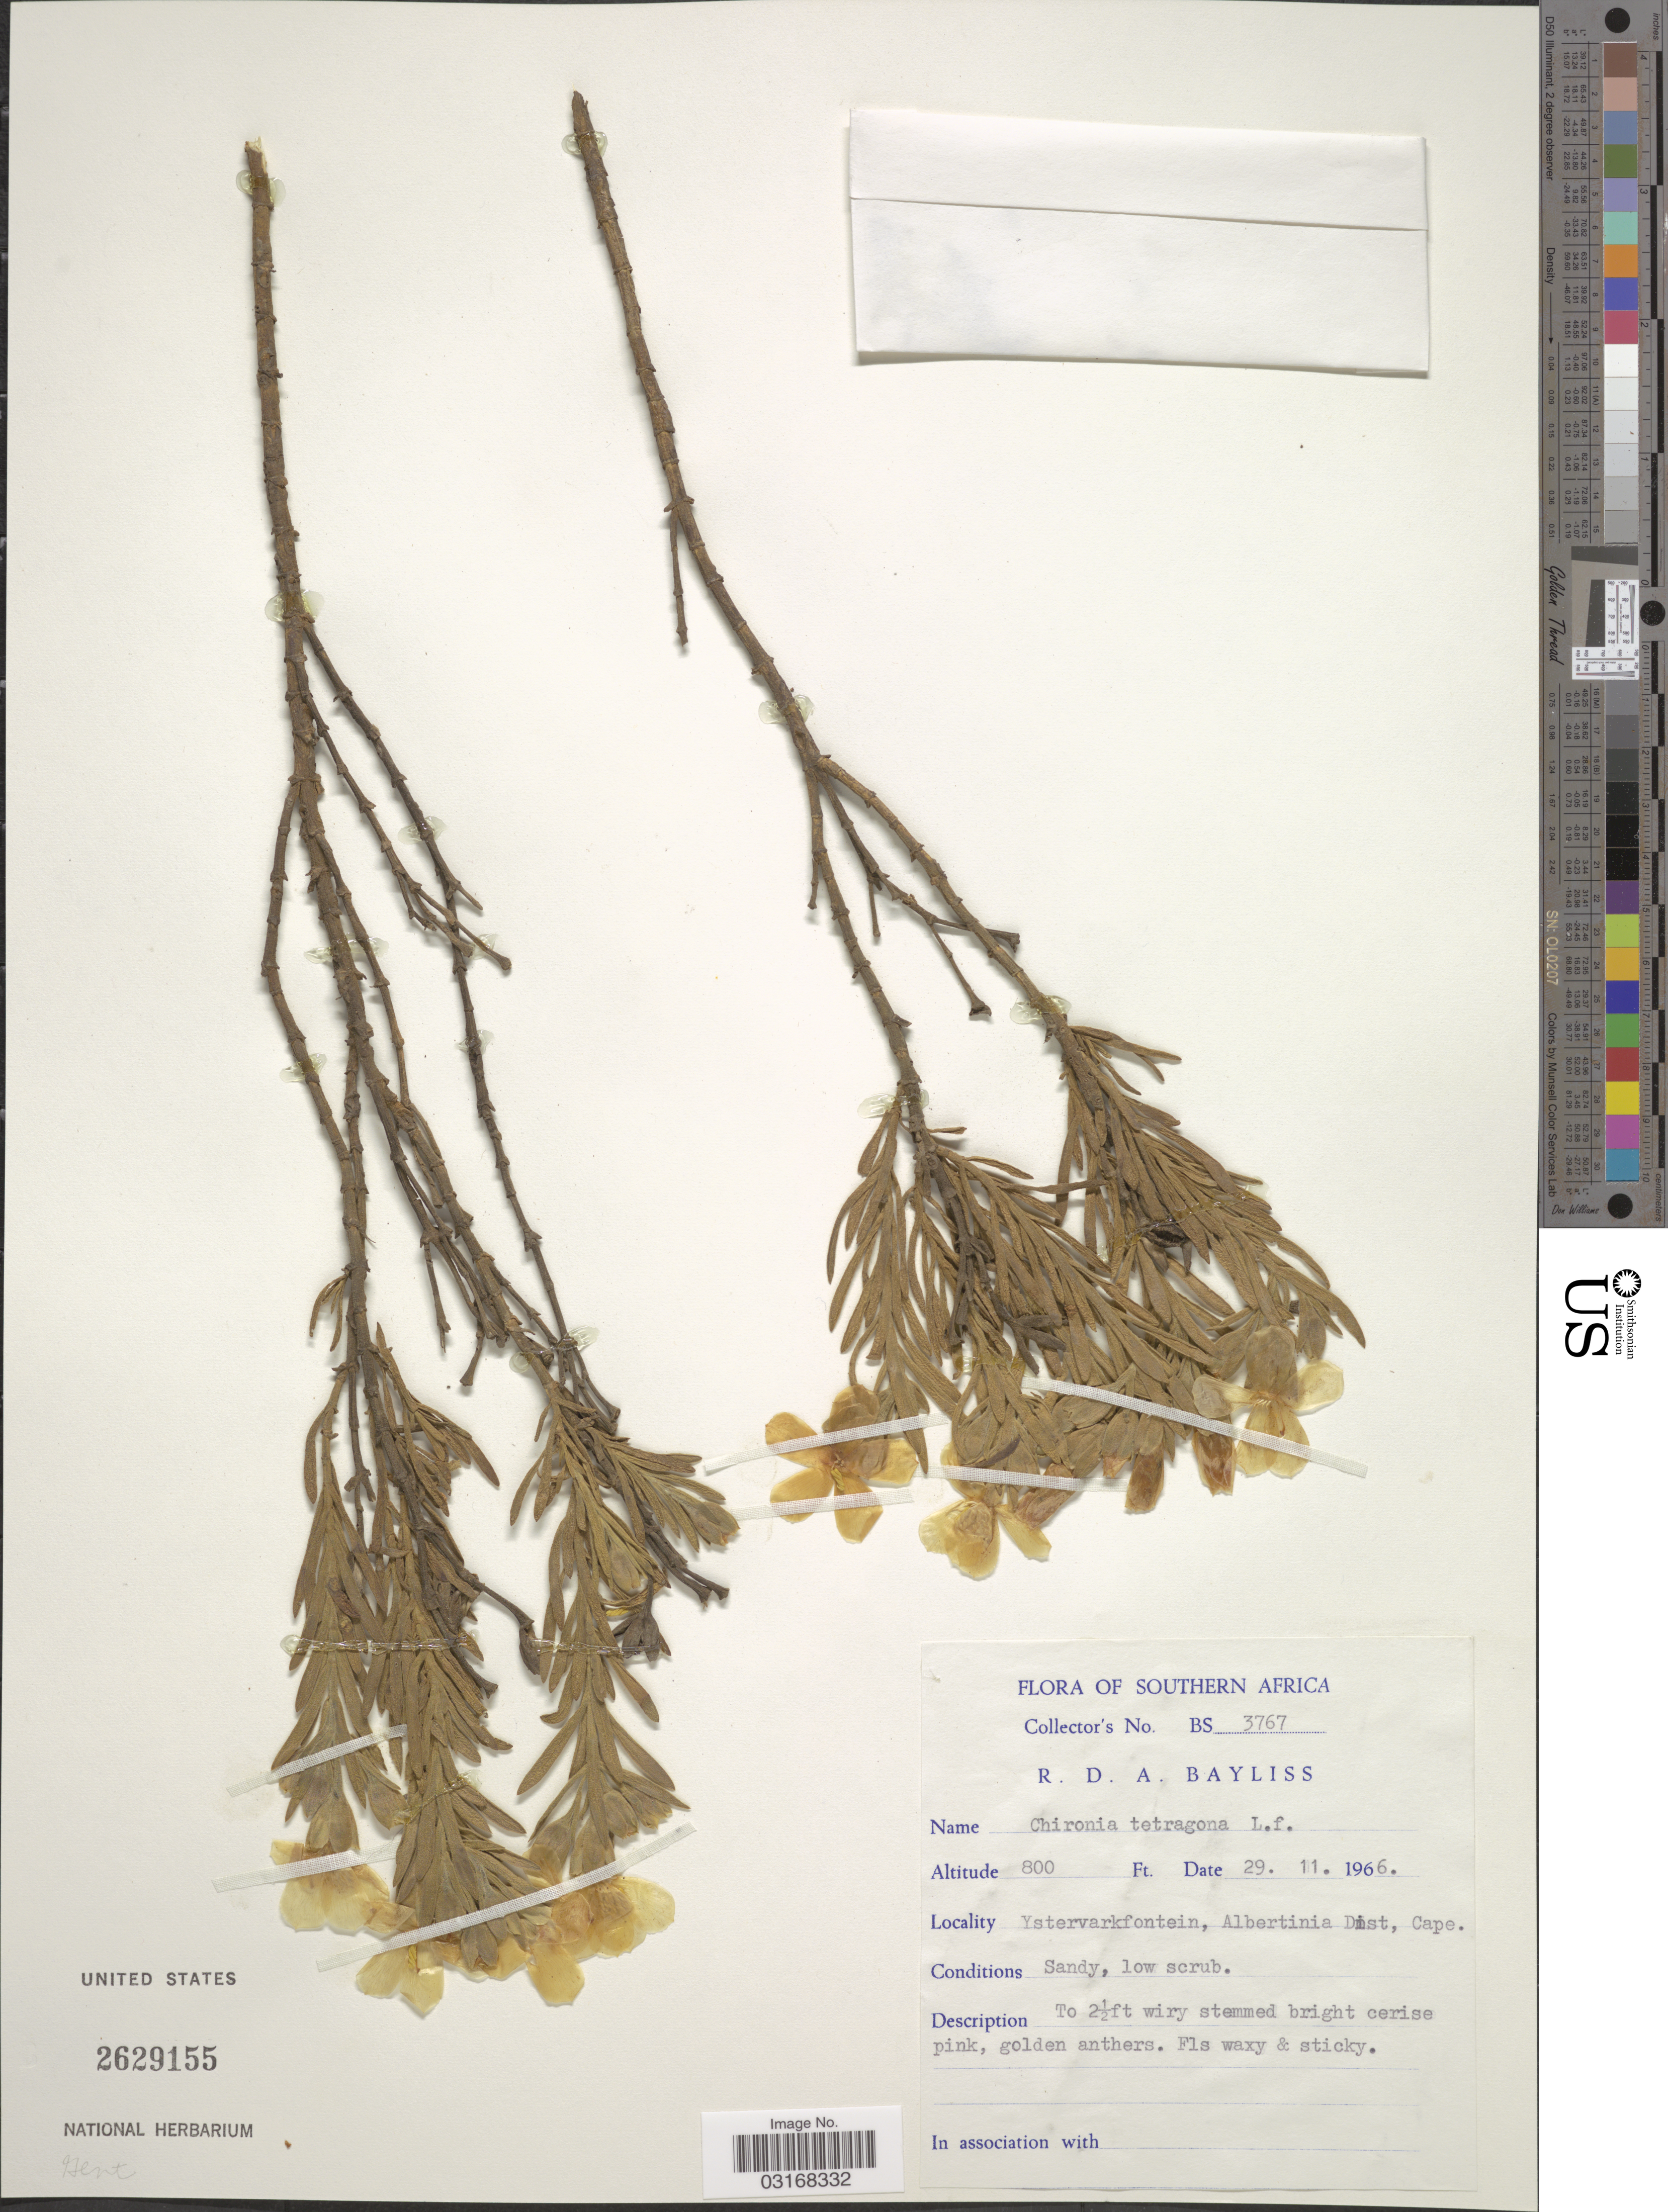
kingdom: Plantae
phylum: Tracheophyta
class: Magnoliopsida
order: Gentianales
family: Gentianaceae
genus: Chironia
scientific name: Chironia tetragona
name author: L. f.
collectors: R. Bayliss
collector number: BS3767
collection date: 1966-11-29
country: South Africa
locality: Southern Africa. Ystervarkfontein, Albertinia Dist, Cape.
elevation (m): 244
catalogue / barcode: US 2629155